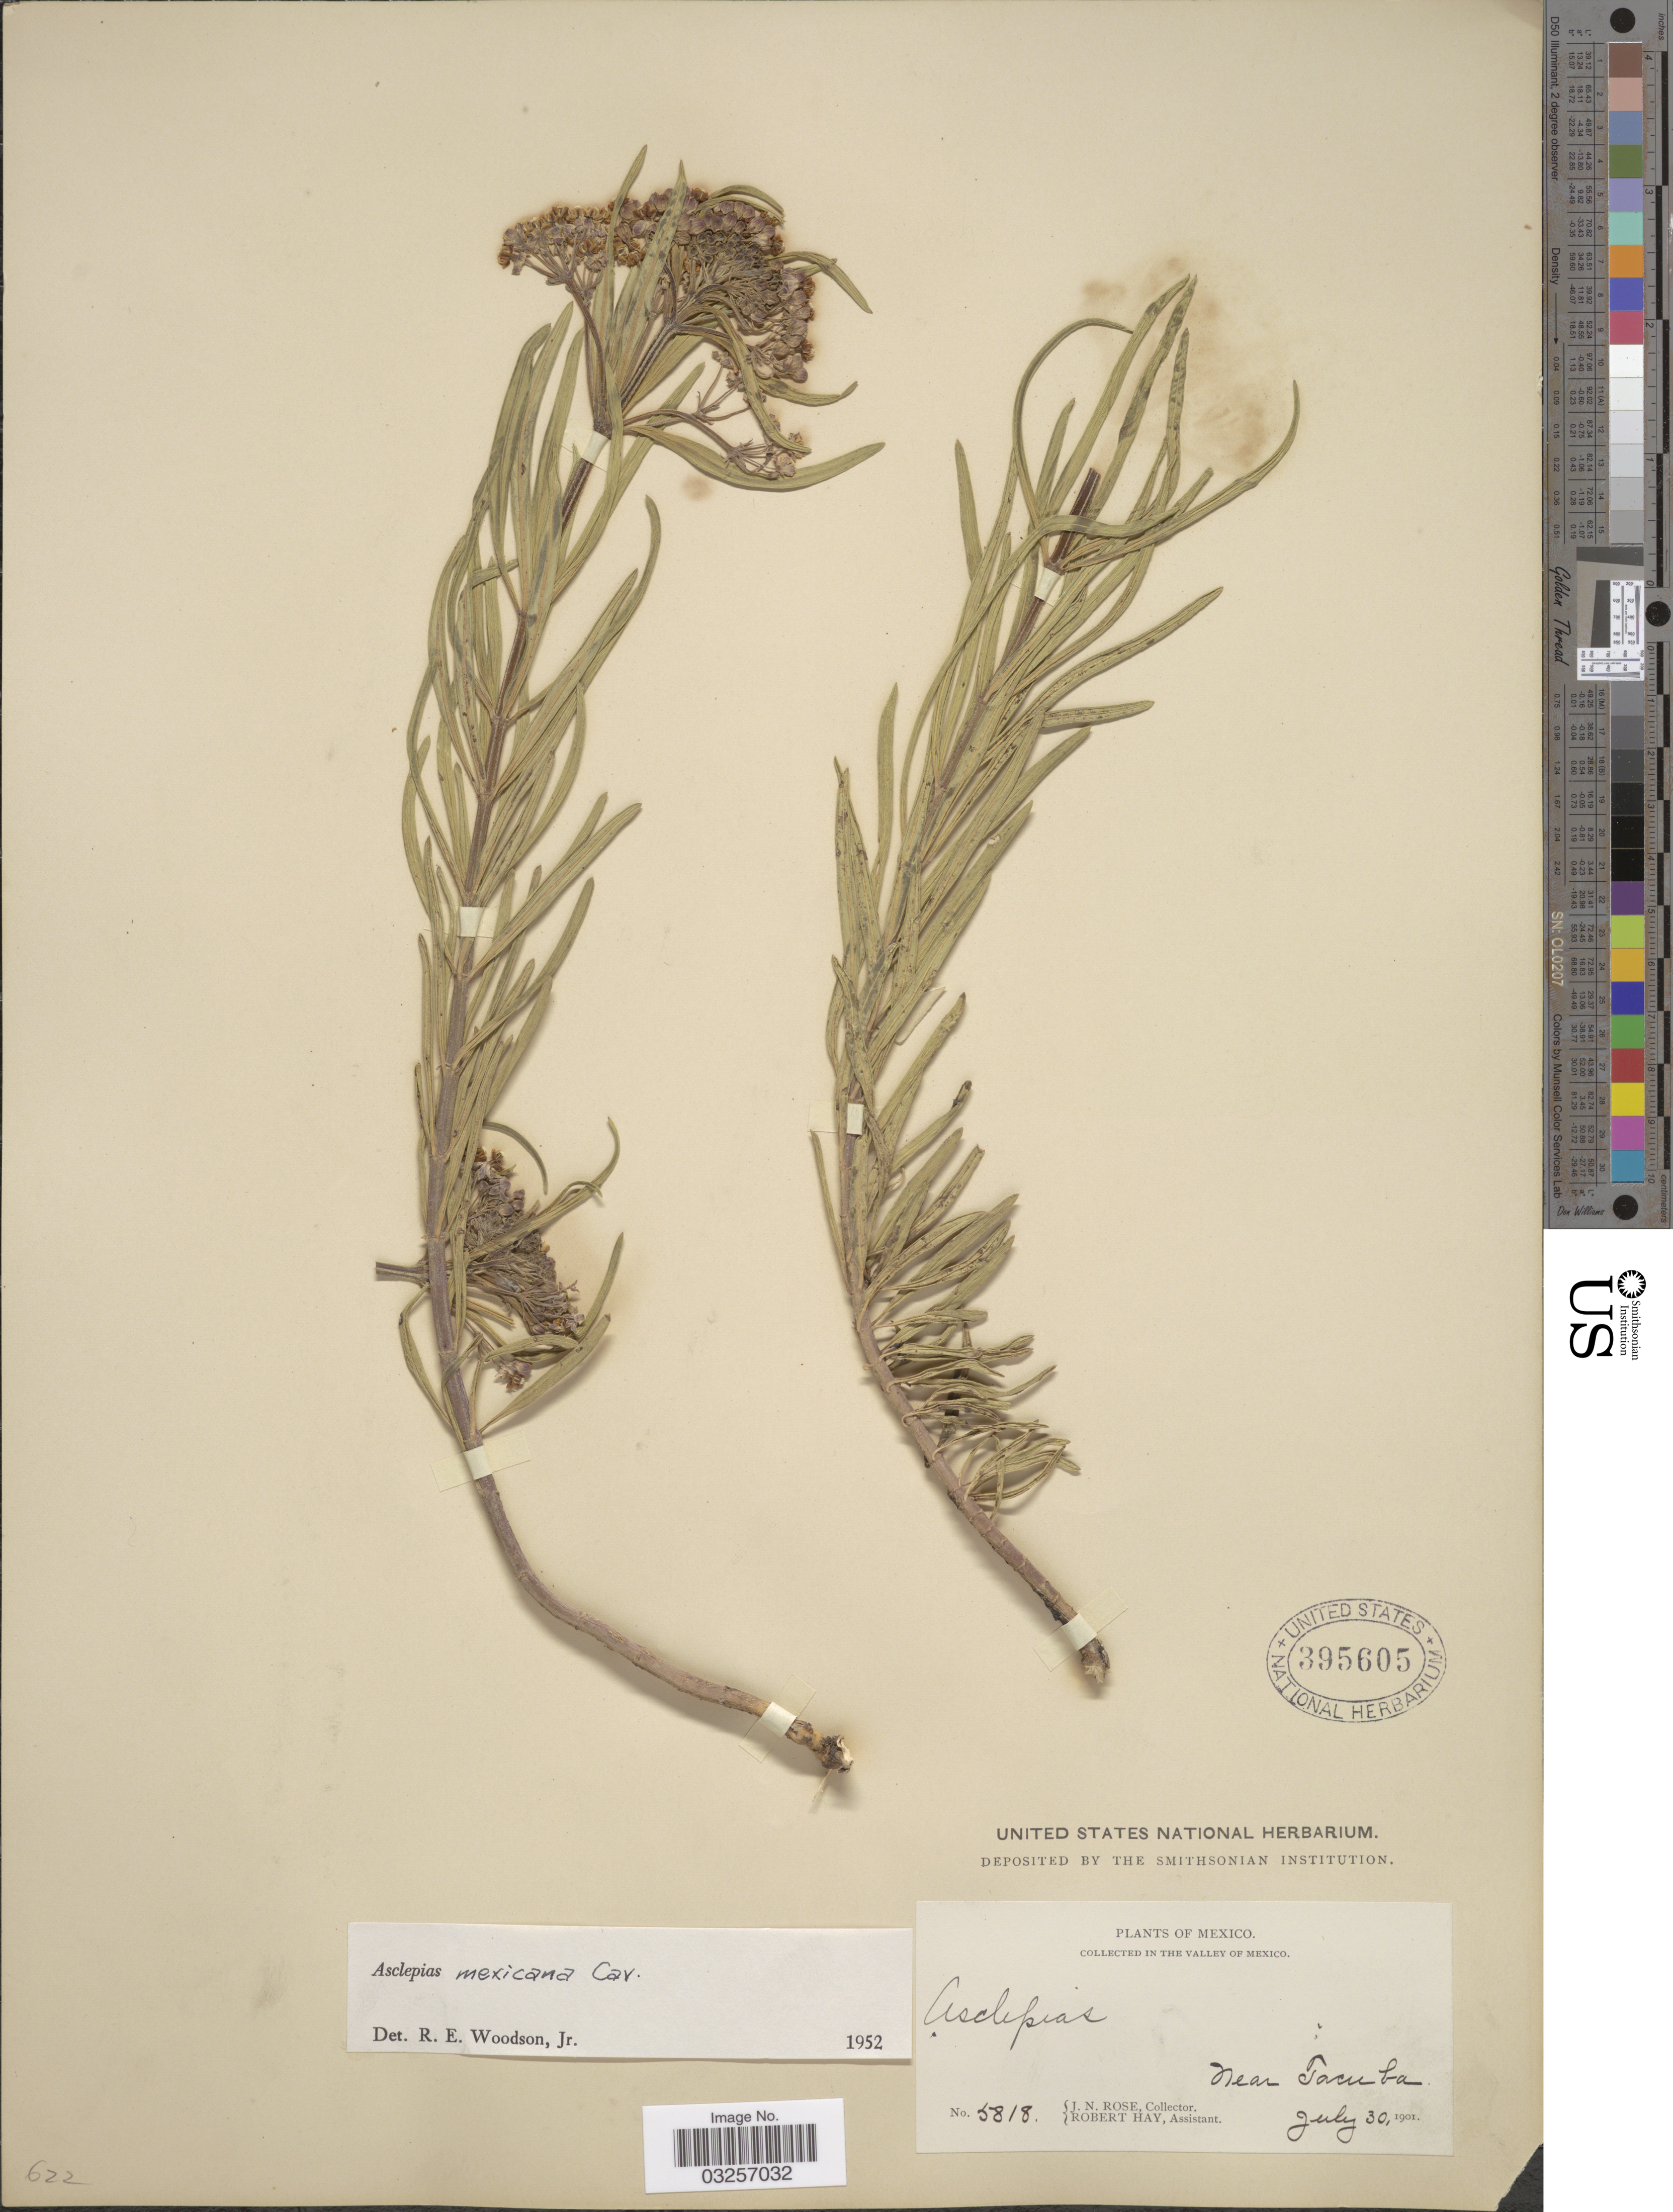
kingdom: Plantae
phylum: Tracheophyta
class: Magnoliopsida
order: Gentianales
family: Apocynaceae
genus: Asclepias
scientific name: Asclepias mexicana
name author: Cav.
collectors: J. N. Rose & R. H. Hay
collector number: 5818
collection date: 1901-07-30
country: Mexico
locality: Collected in the Valley of Mexico. Near Tacuba.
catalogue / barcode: US 395605